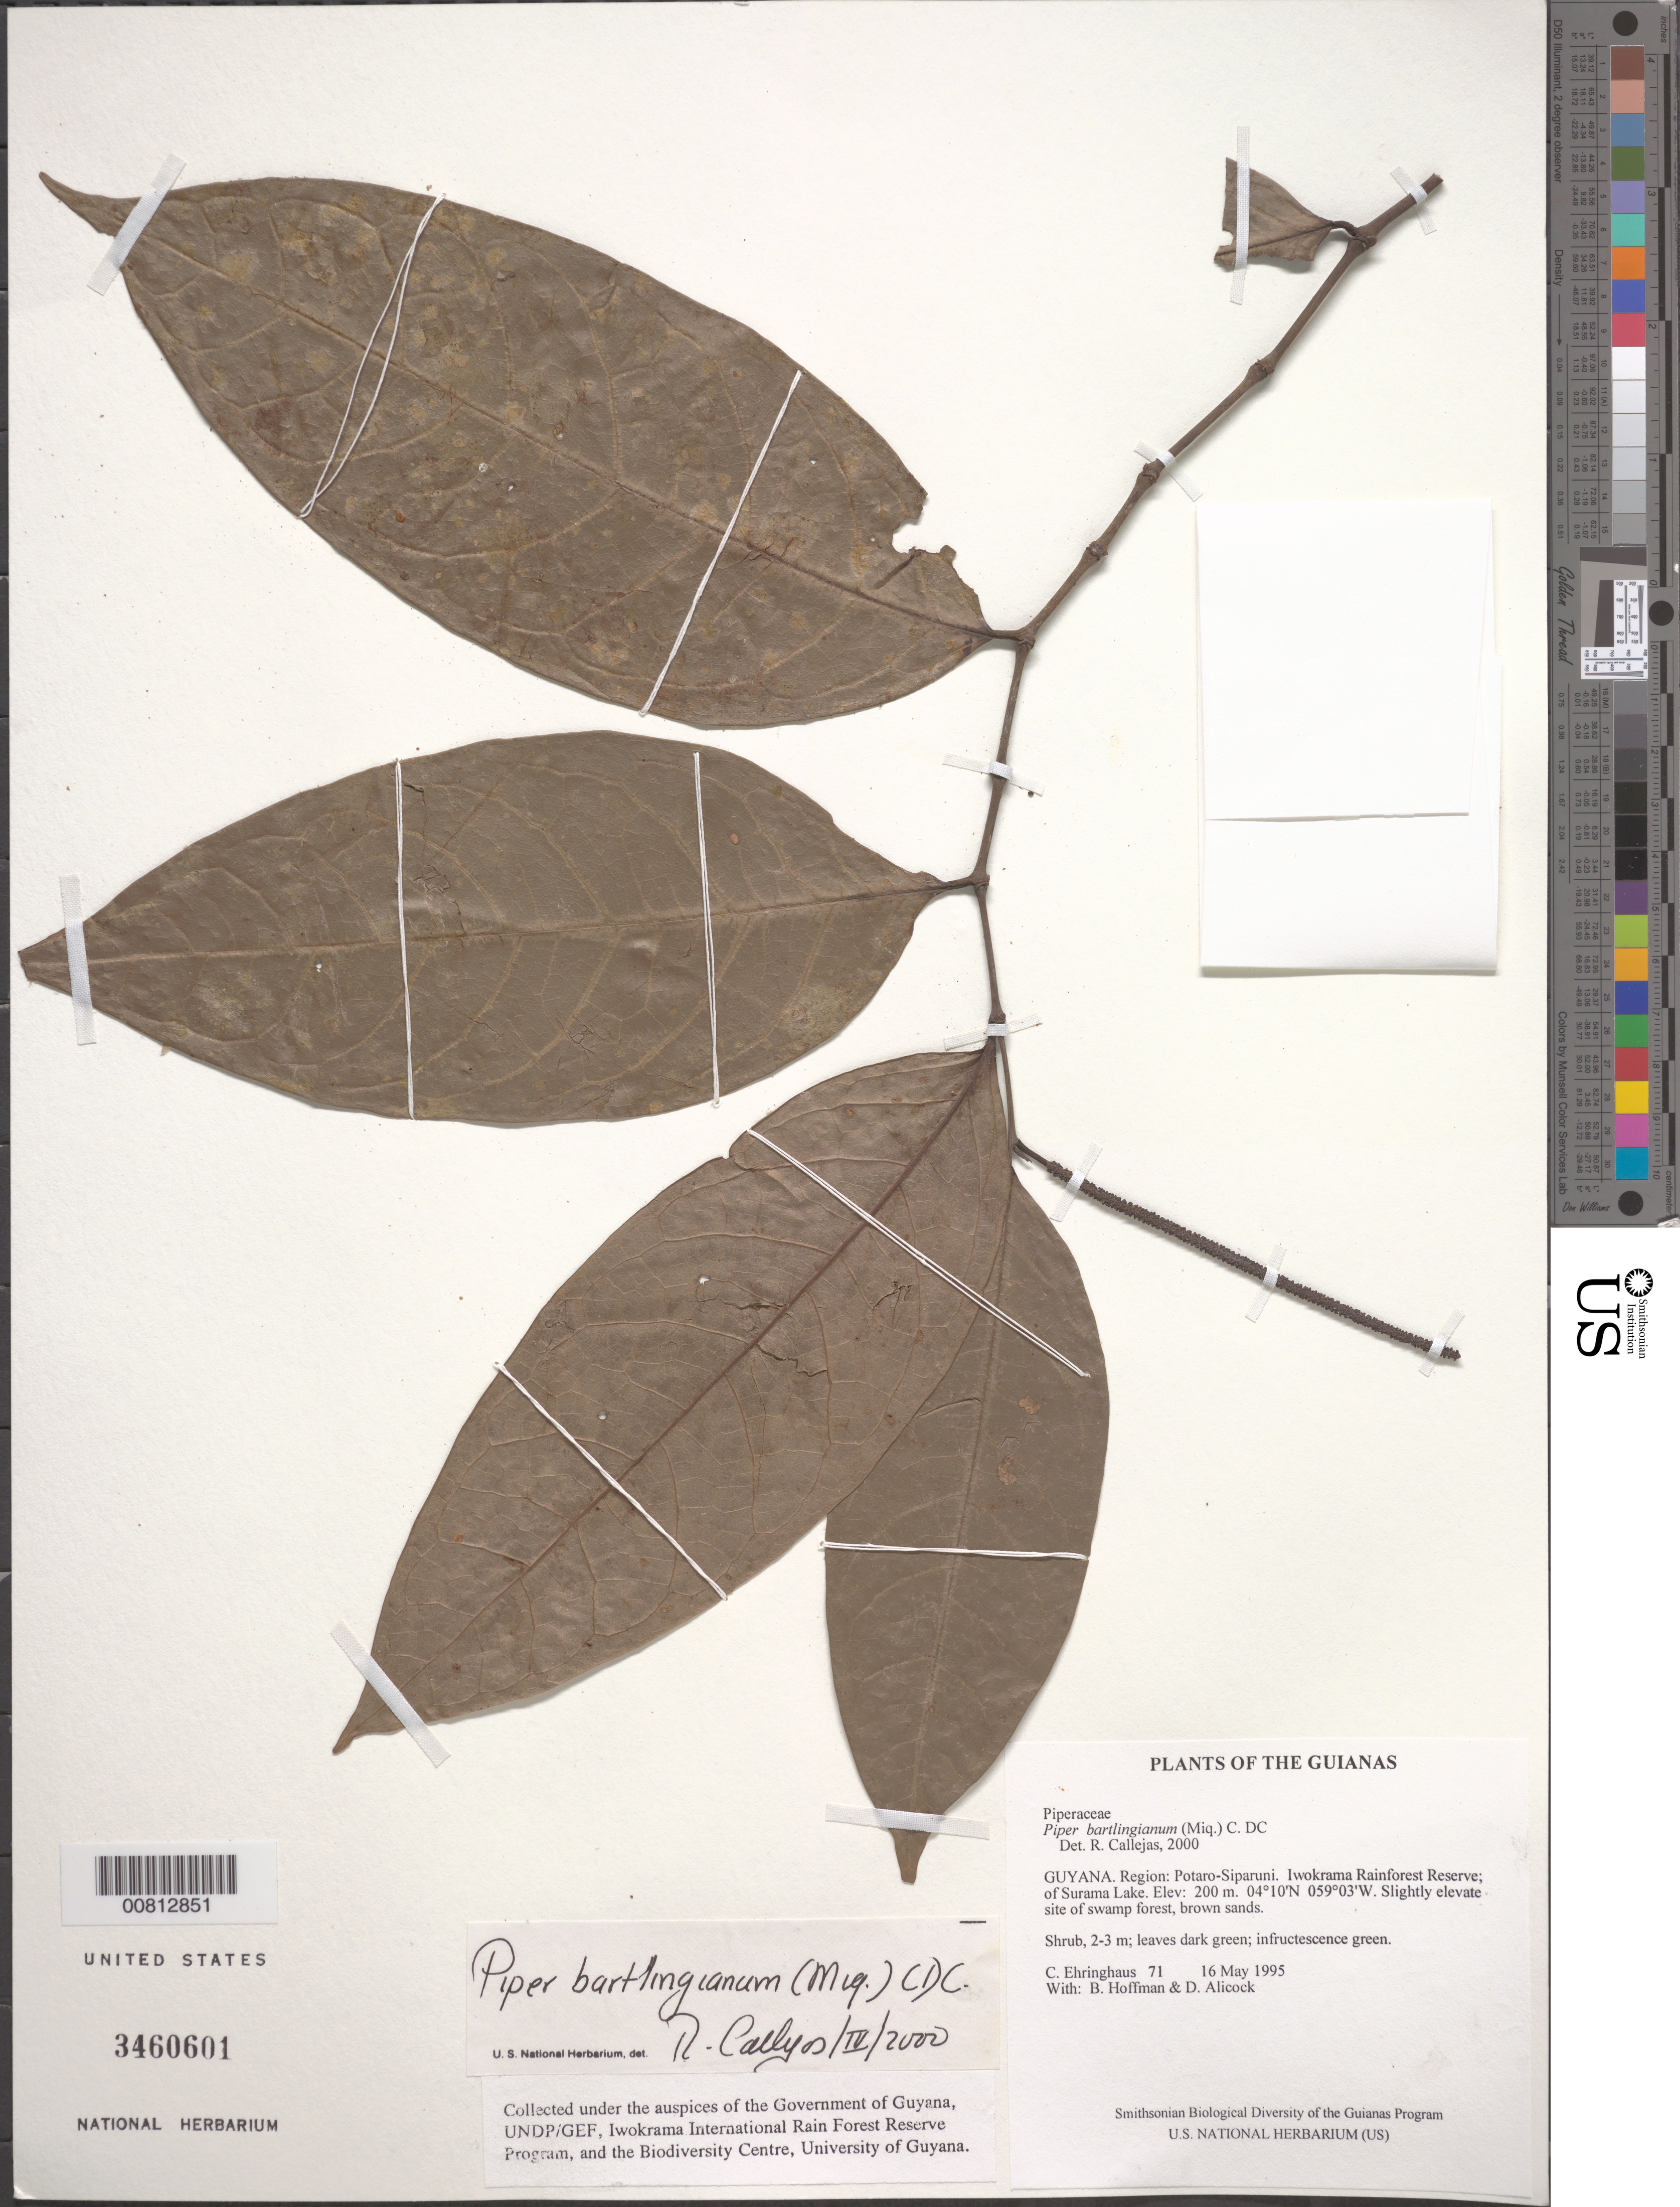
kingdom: Plantae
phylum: Tracheophyta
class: Magnoliopsida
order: Piperales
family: Piperaceae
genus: Piper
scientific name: Piper bartlingianum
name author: (Miq.) C. DC.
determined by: Callejas, Ricardo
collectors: C. Ehringhaus, B. Hoffman & D. Allicock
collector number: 71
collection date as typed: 16 May 1995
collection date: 1995-05-16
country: Guyana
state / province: Potaro-Siparuni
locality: Iwokrama Rainforest Reserve; N of Surama Lake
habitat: Slightly elevated site of swamp forest, brown sands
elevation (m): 200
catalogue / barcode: US 3460601